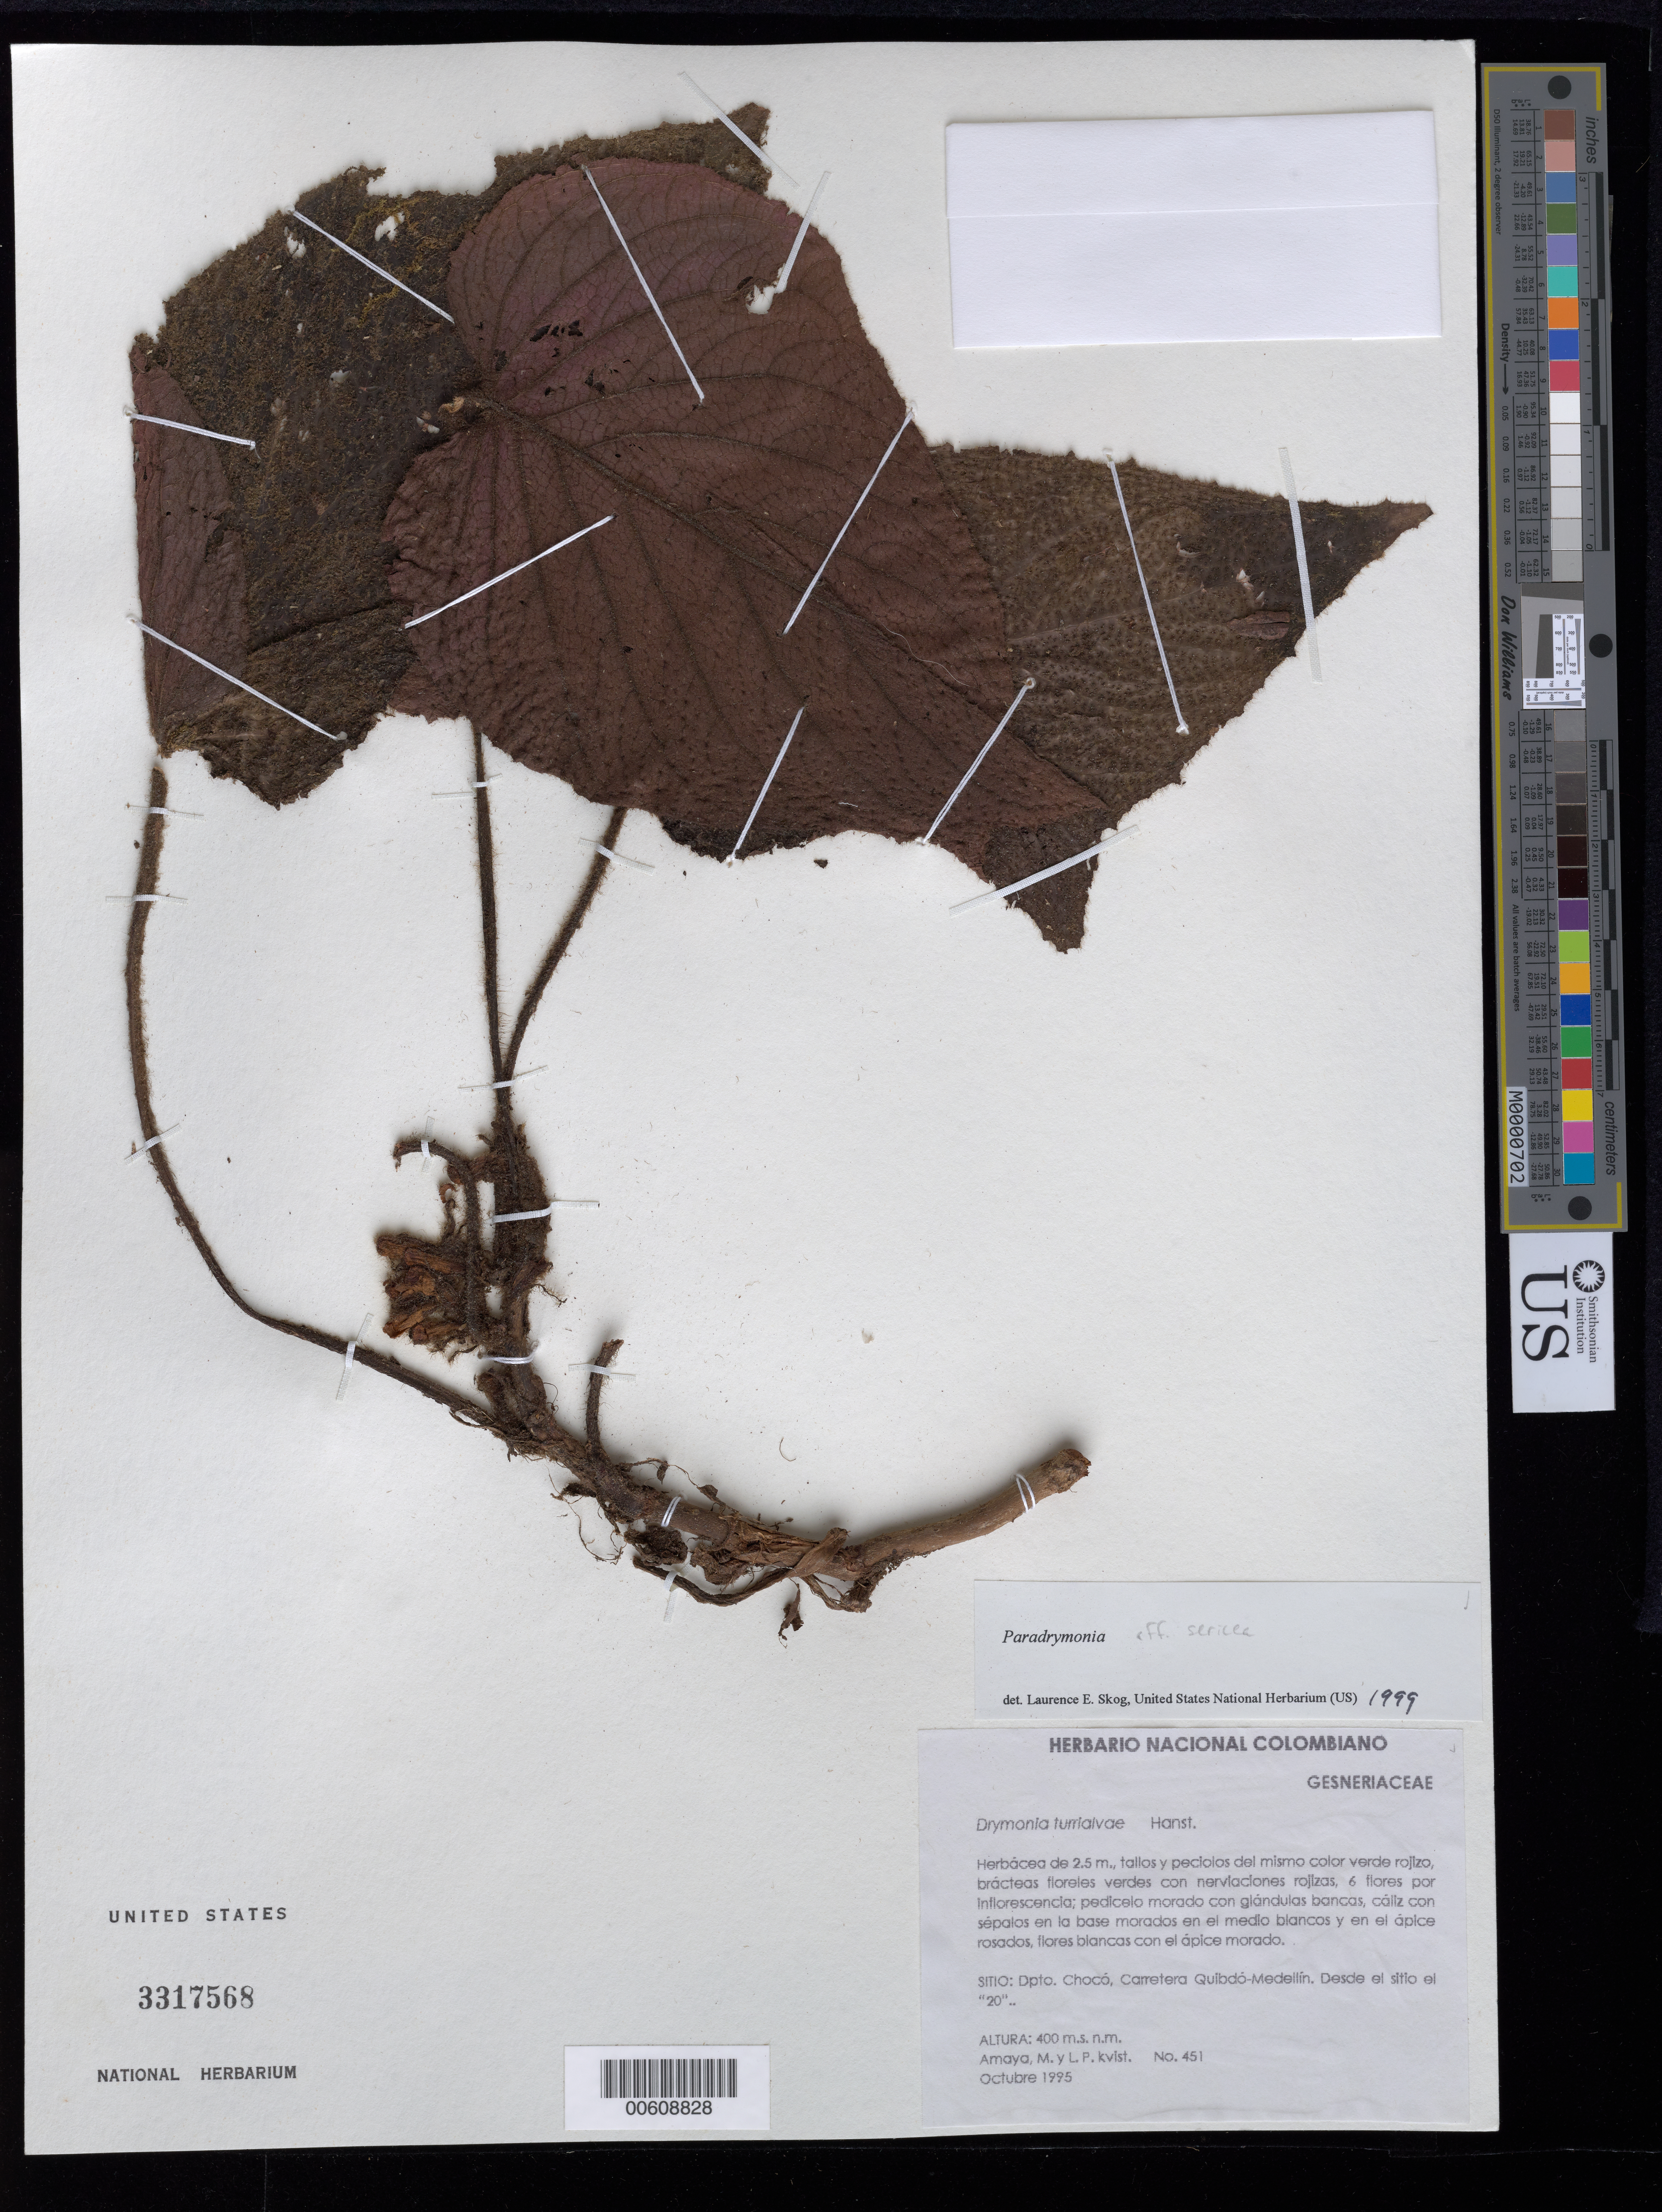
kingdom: Plantae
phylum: Tracheophyta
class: Magnoliopsida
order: Lamiales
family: Gesneriaceae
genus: Paradrymonia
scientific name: Paradrymonia sericea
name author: Wiehler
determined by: Skog, Laurence E.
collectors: M. Amaya & L. P. Kvist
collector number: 451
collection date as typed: Oct 1995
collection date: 1995-10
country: Colombia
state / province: Chocó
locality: Carretera Quibdó - Medellín; desde el sitio el "20"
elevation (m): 400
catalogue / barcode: US 3317568